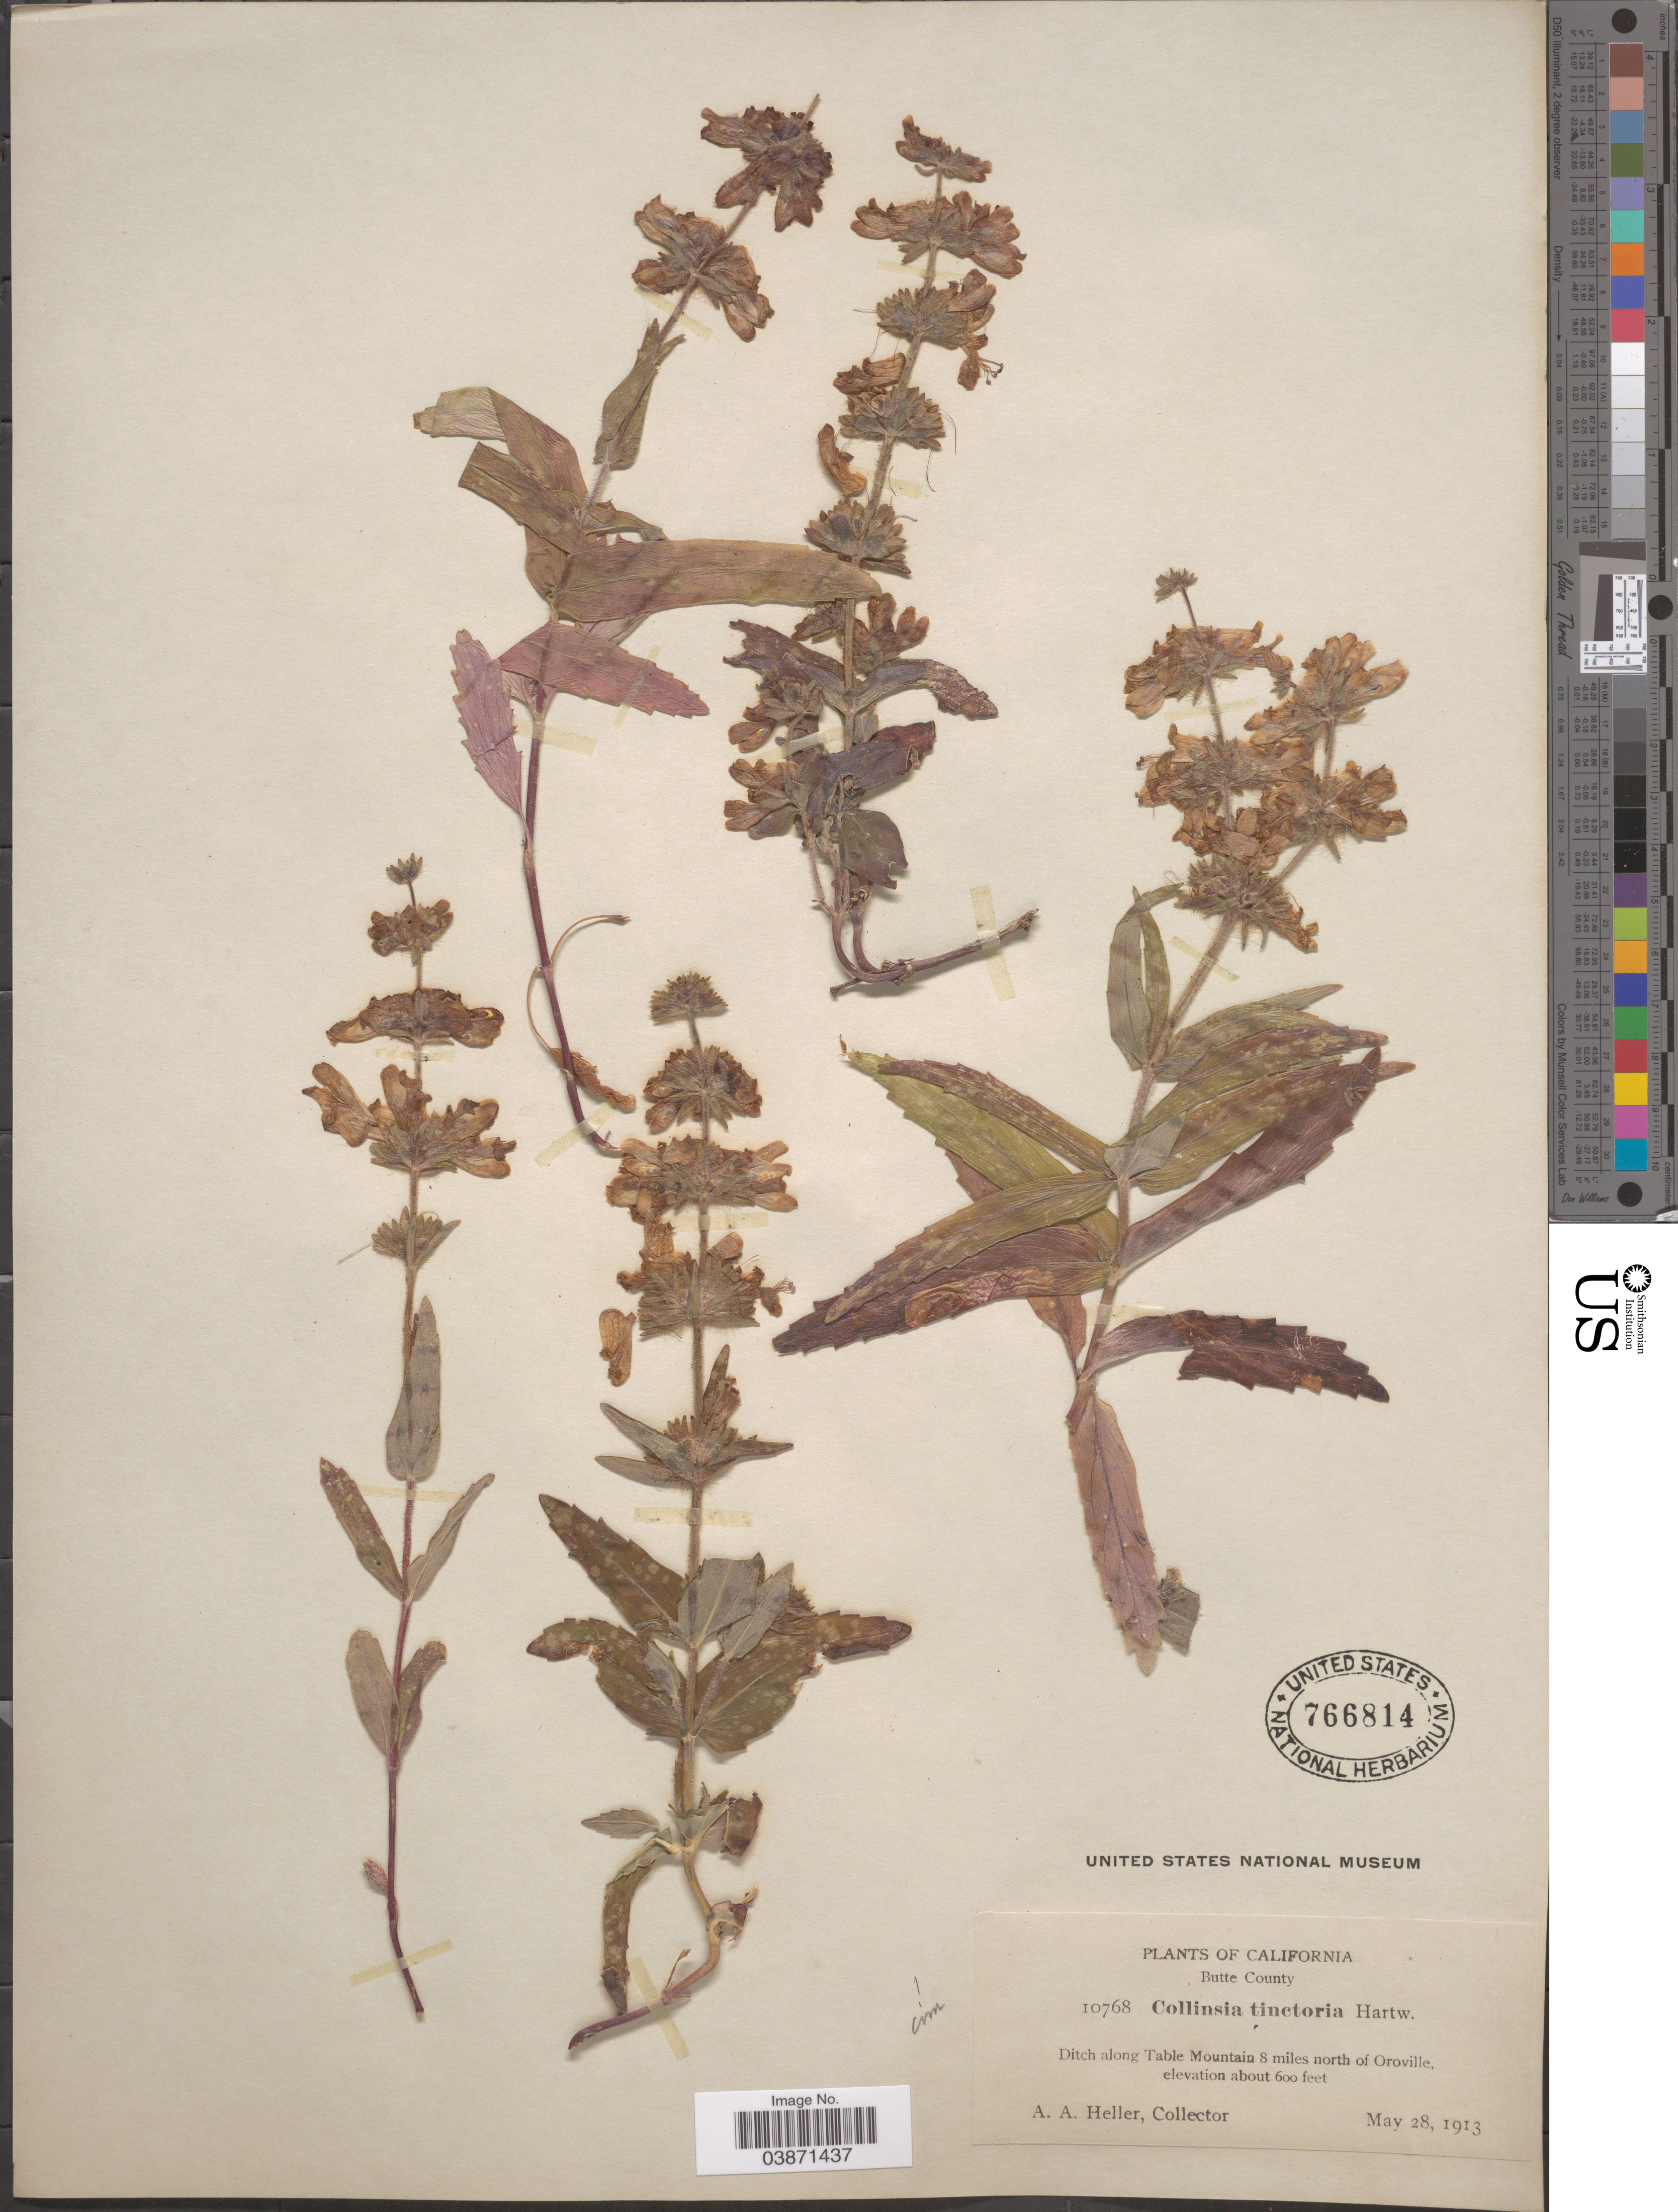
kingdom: Plantae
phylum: Tracheophyta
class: Magnoliopsida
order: Lamiales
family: Plantaginaceae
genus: Collinsia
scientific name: Collinsia tinctoria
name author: Hartw. ex Benth.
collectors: A. A. Heller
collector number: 10768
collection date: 1913-05-28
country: United States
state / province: California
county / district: Butte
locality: Butte County. Ditch along Table Mountain 8 miles north of Oroville.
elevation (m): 183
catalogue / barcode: US 766814